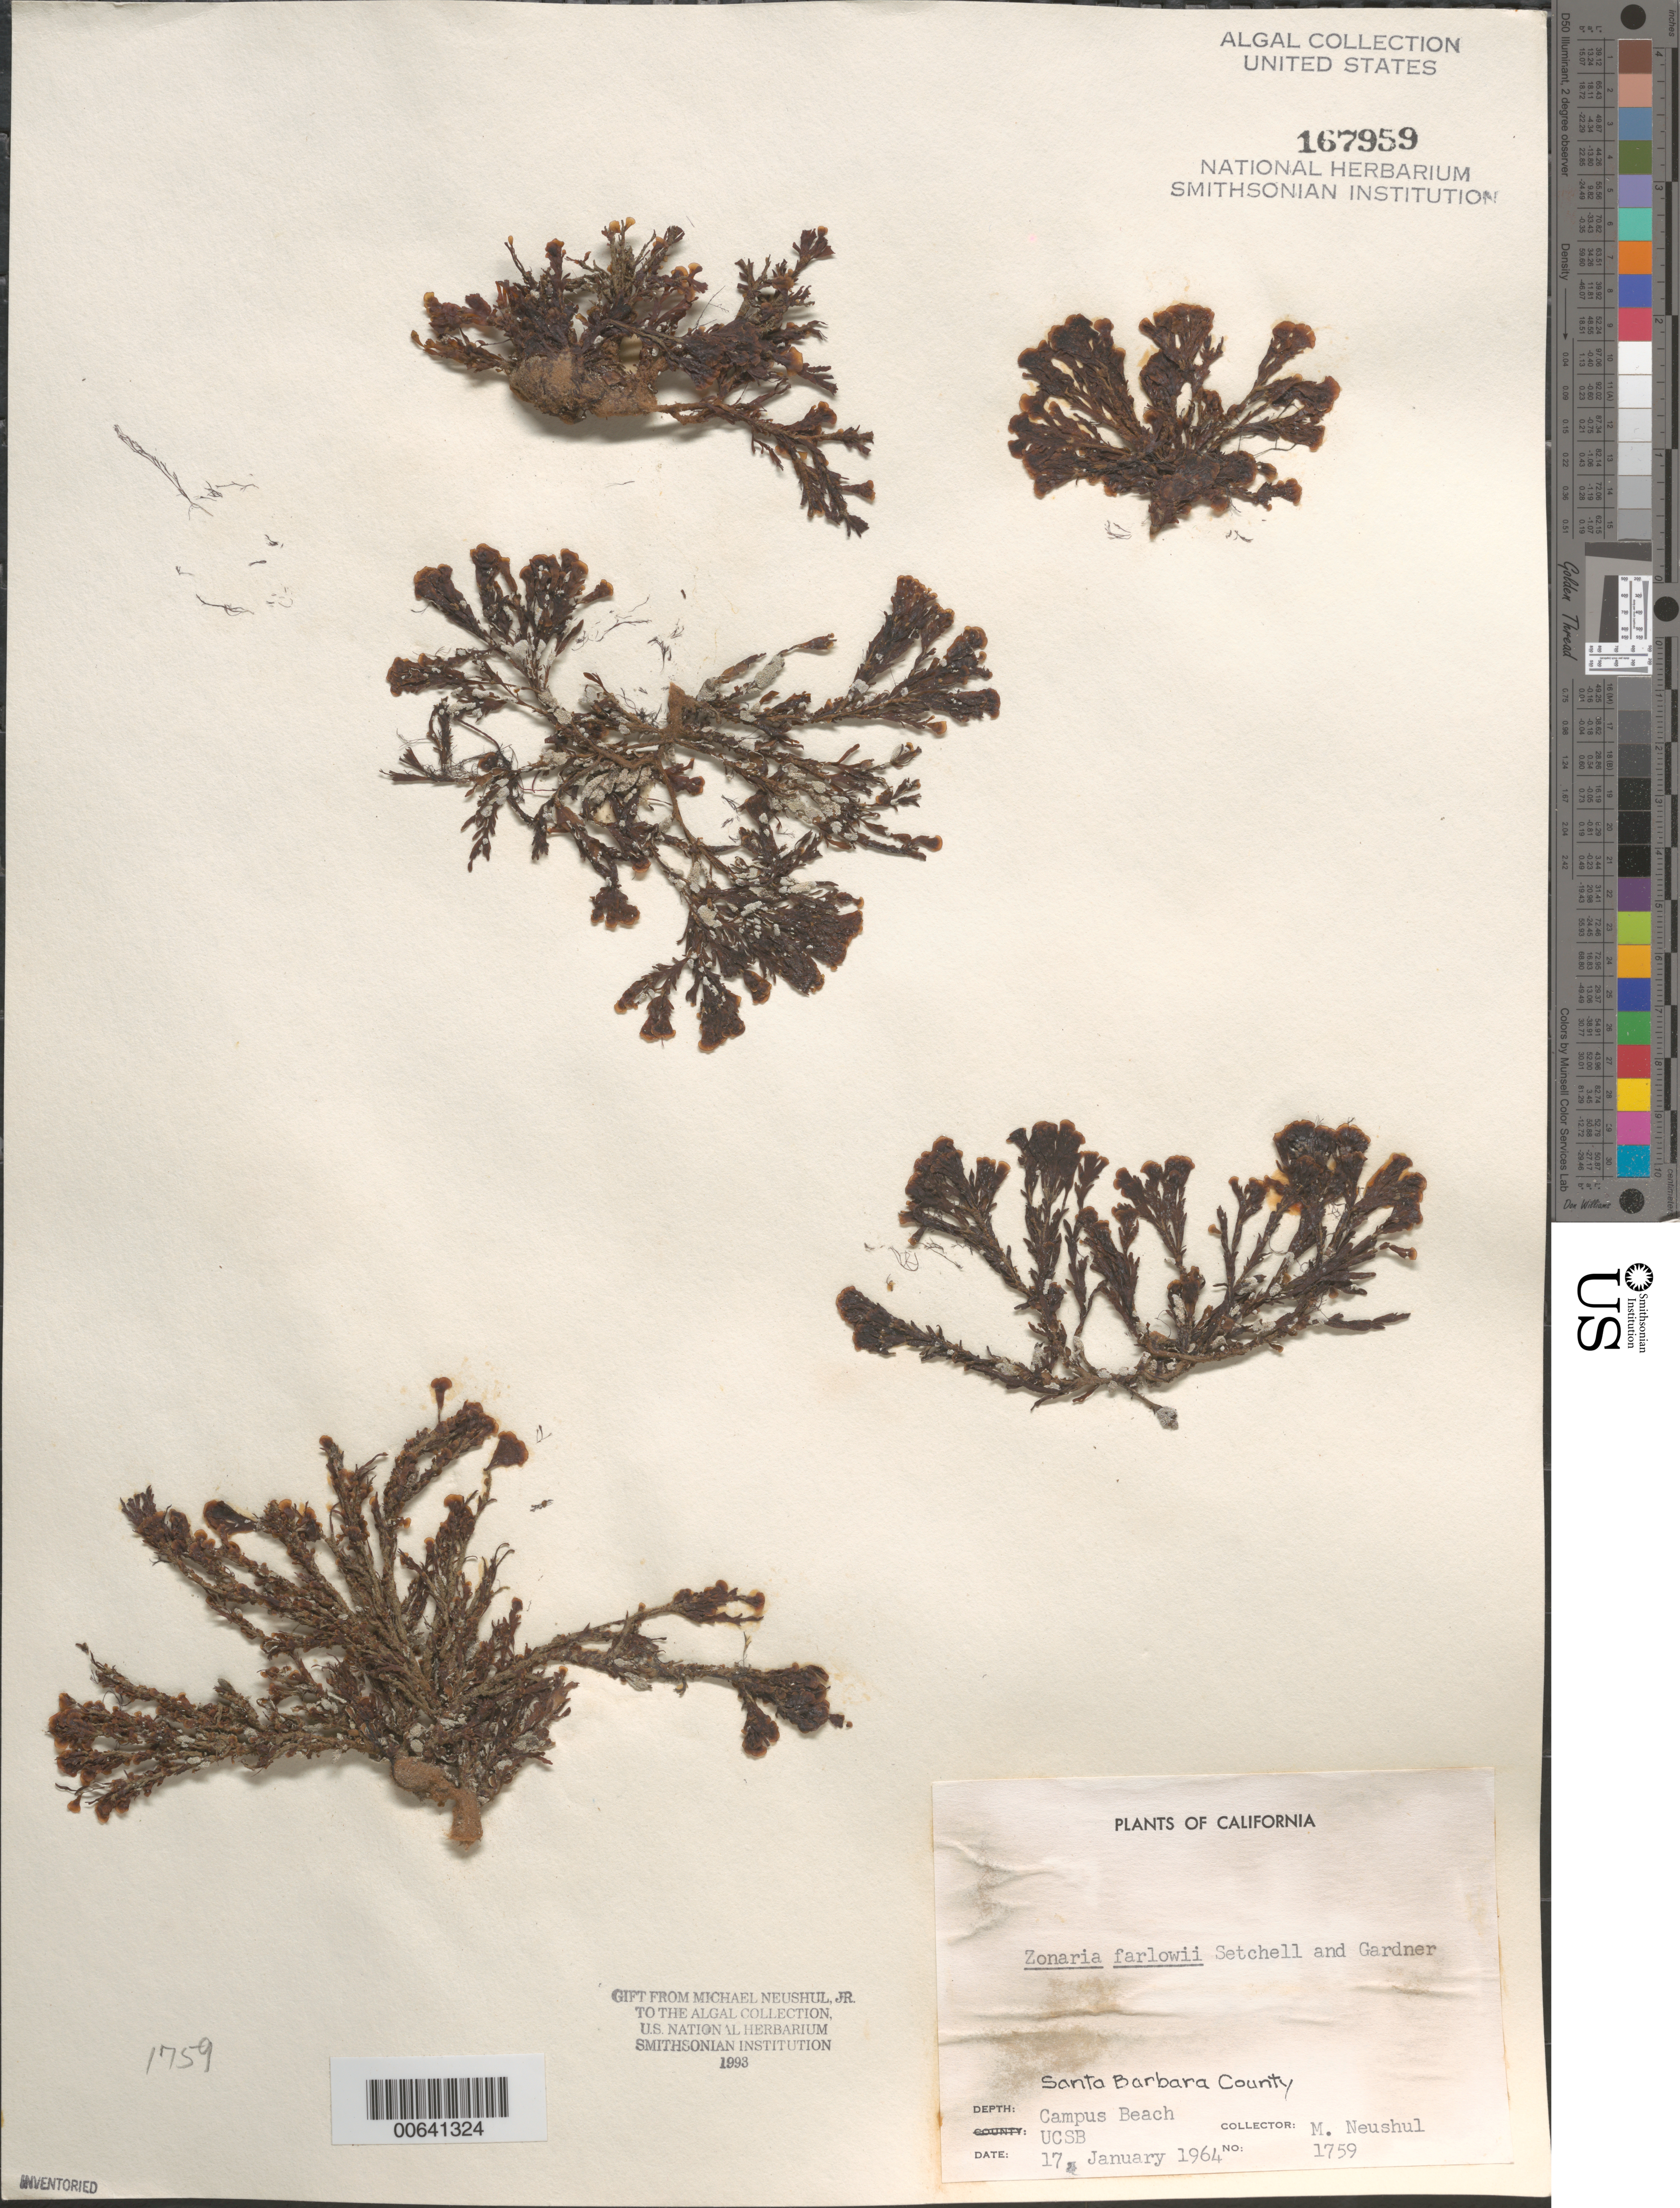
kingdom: Chromista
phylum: Ochrophyta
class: Phaeophyceae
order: Dictyotales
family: Dictyotaceae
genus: Zonaria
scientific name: Zonaria farlowii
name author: Setch. & N.L. Gardner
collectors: M. Neushul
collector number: Neushul 1759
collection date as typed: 17 Jan 1964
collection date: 1964-01-17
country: United States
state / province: California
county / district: Santa Barbara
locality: Campus Beach, University of California Santa Barbara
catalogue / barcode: US 167959